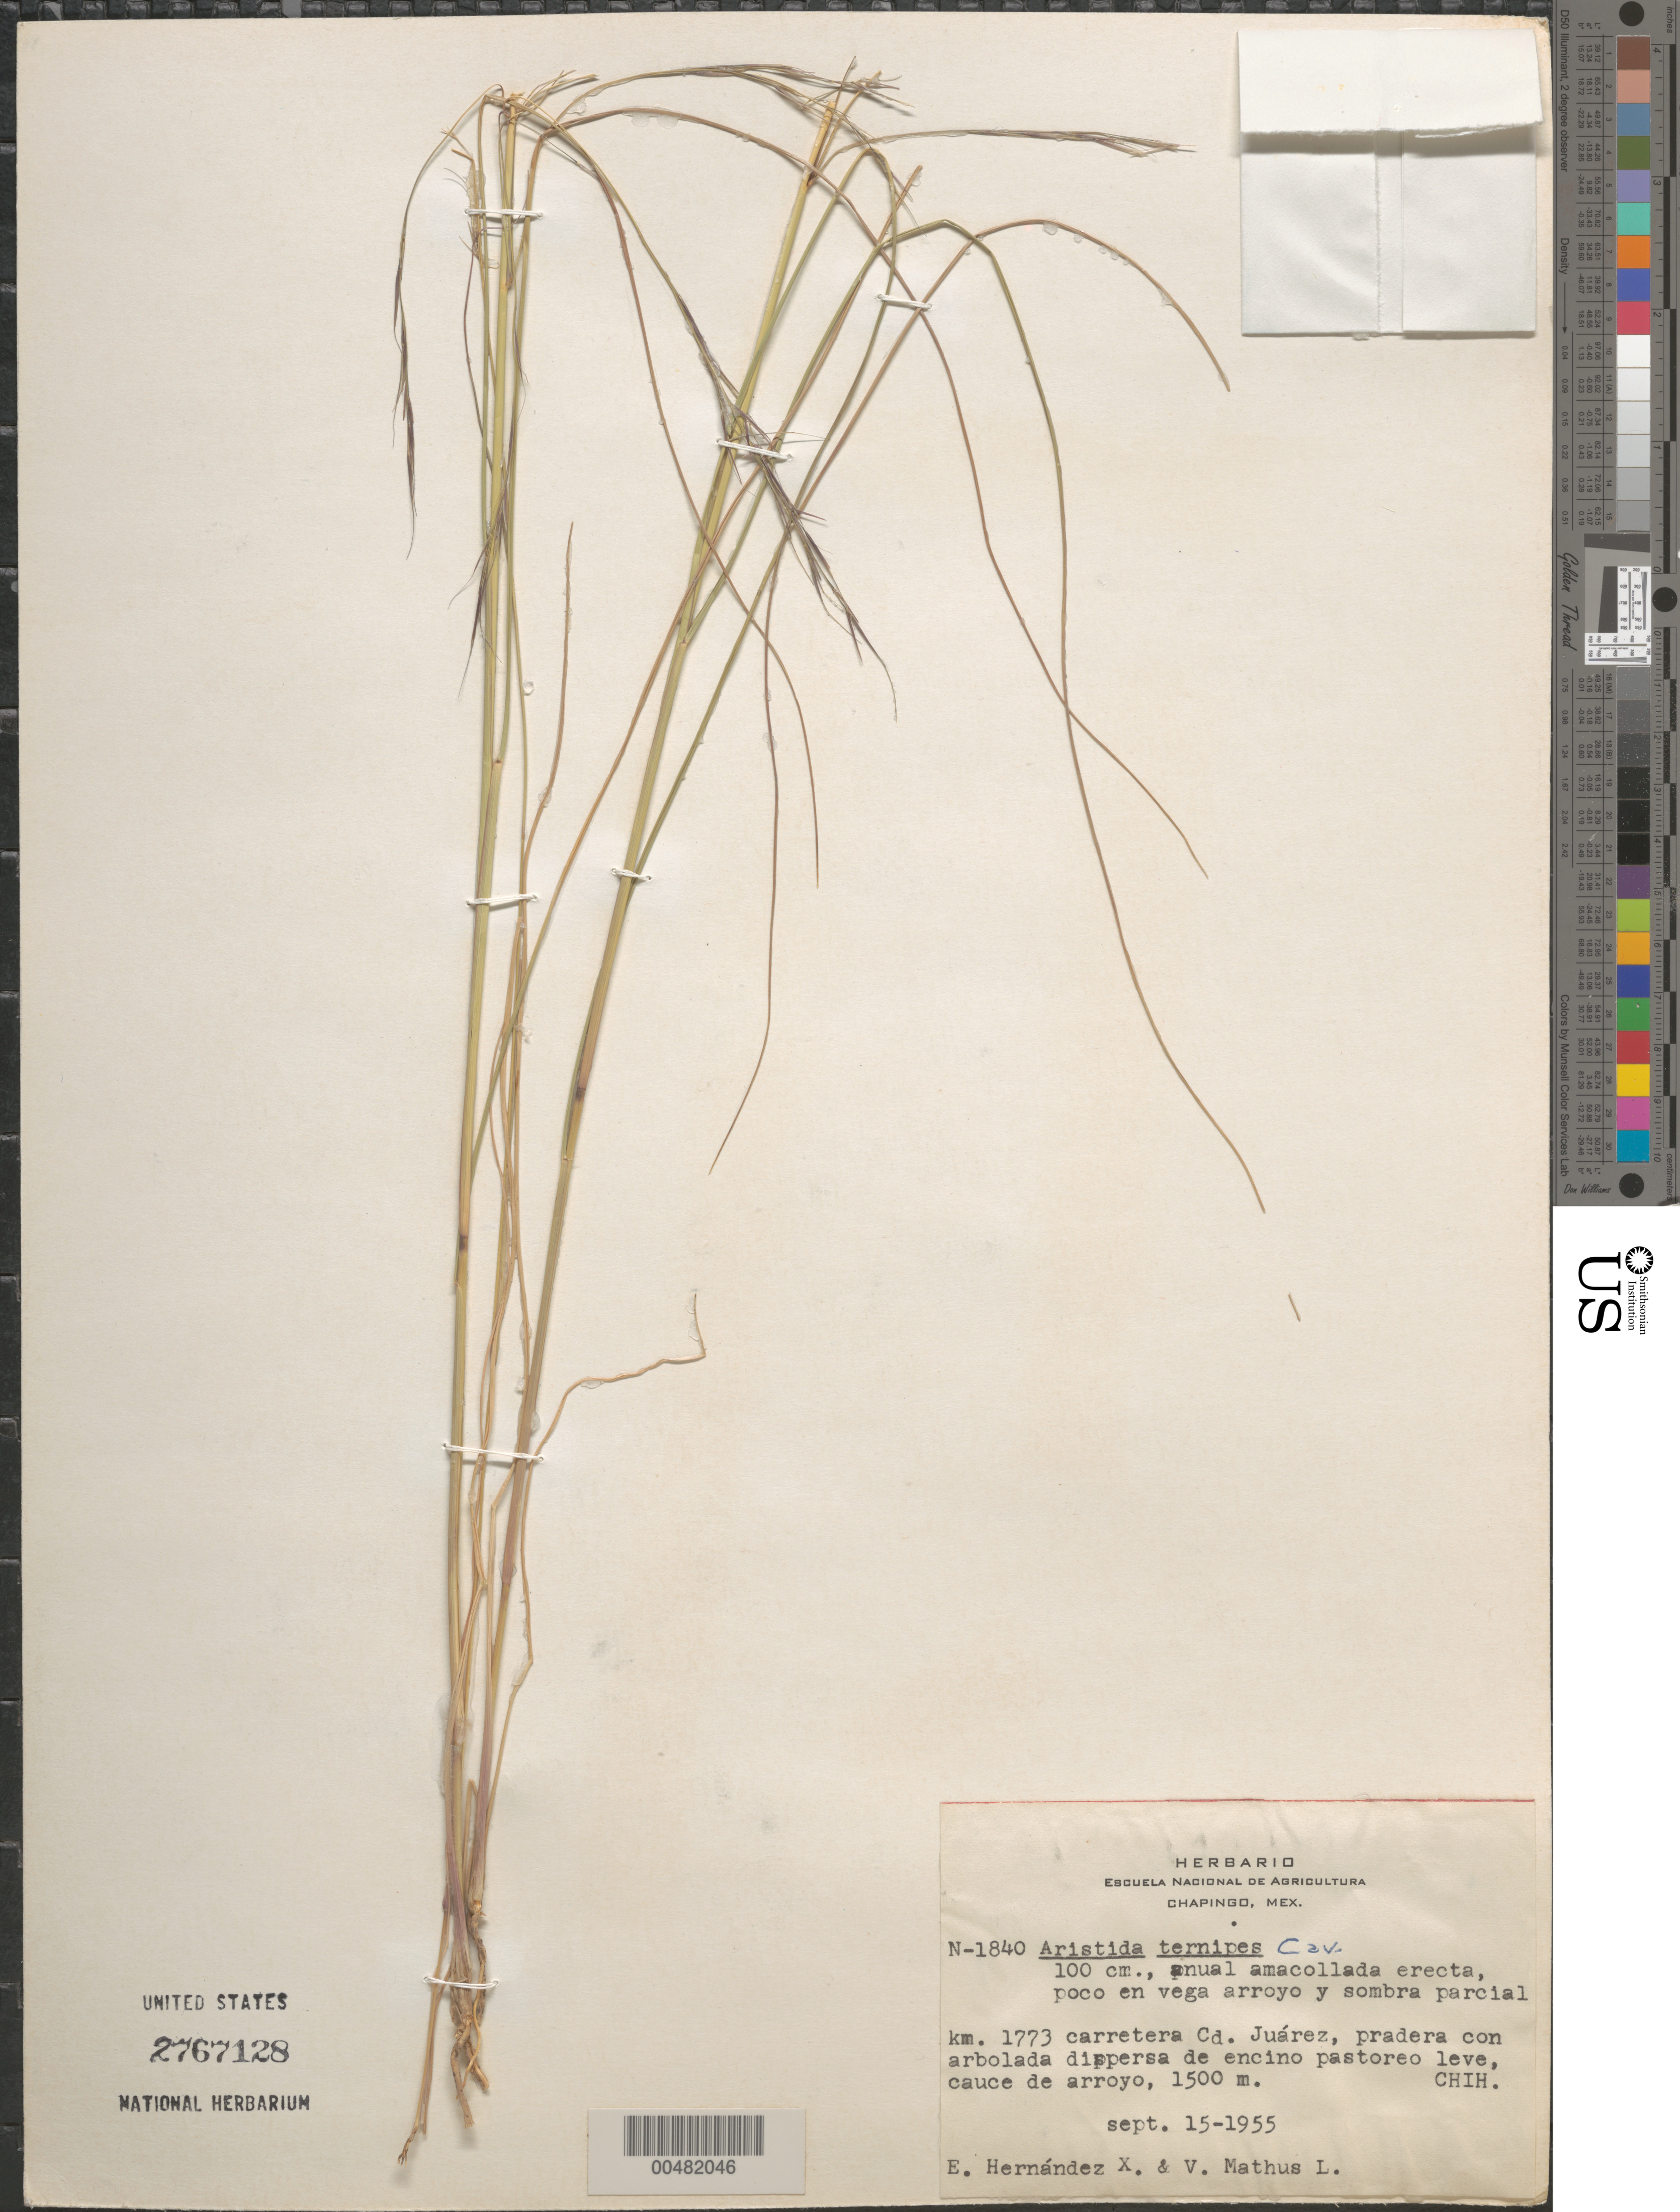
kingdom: Plantae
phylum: Tracheophyta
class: Liliopsida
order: Poales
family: Poaceae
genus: Aristida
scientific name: Aristida ternipes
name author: Cav.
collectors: E. I. Hernández-X. & V. Mathus L.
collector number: N-1840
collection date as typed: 15 Sep 1955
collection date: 1955-09-15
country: Mexico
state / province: Chihuahua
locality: Km 1773 carretera Cd. Juárez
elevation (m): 1500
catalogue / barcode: US 2767128